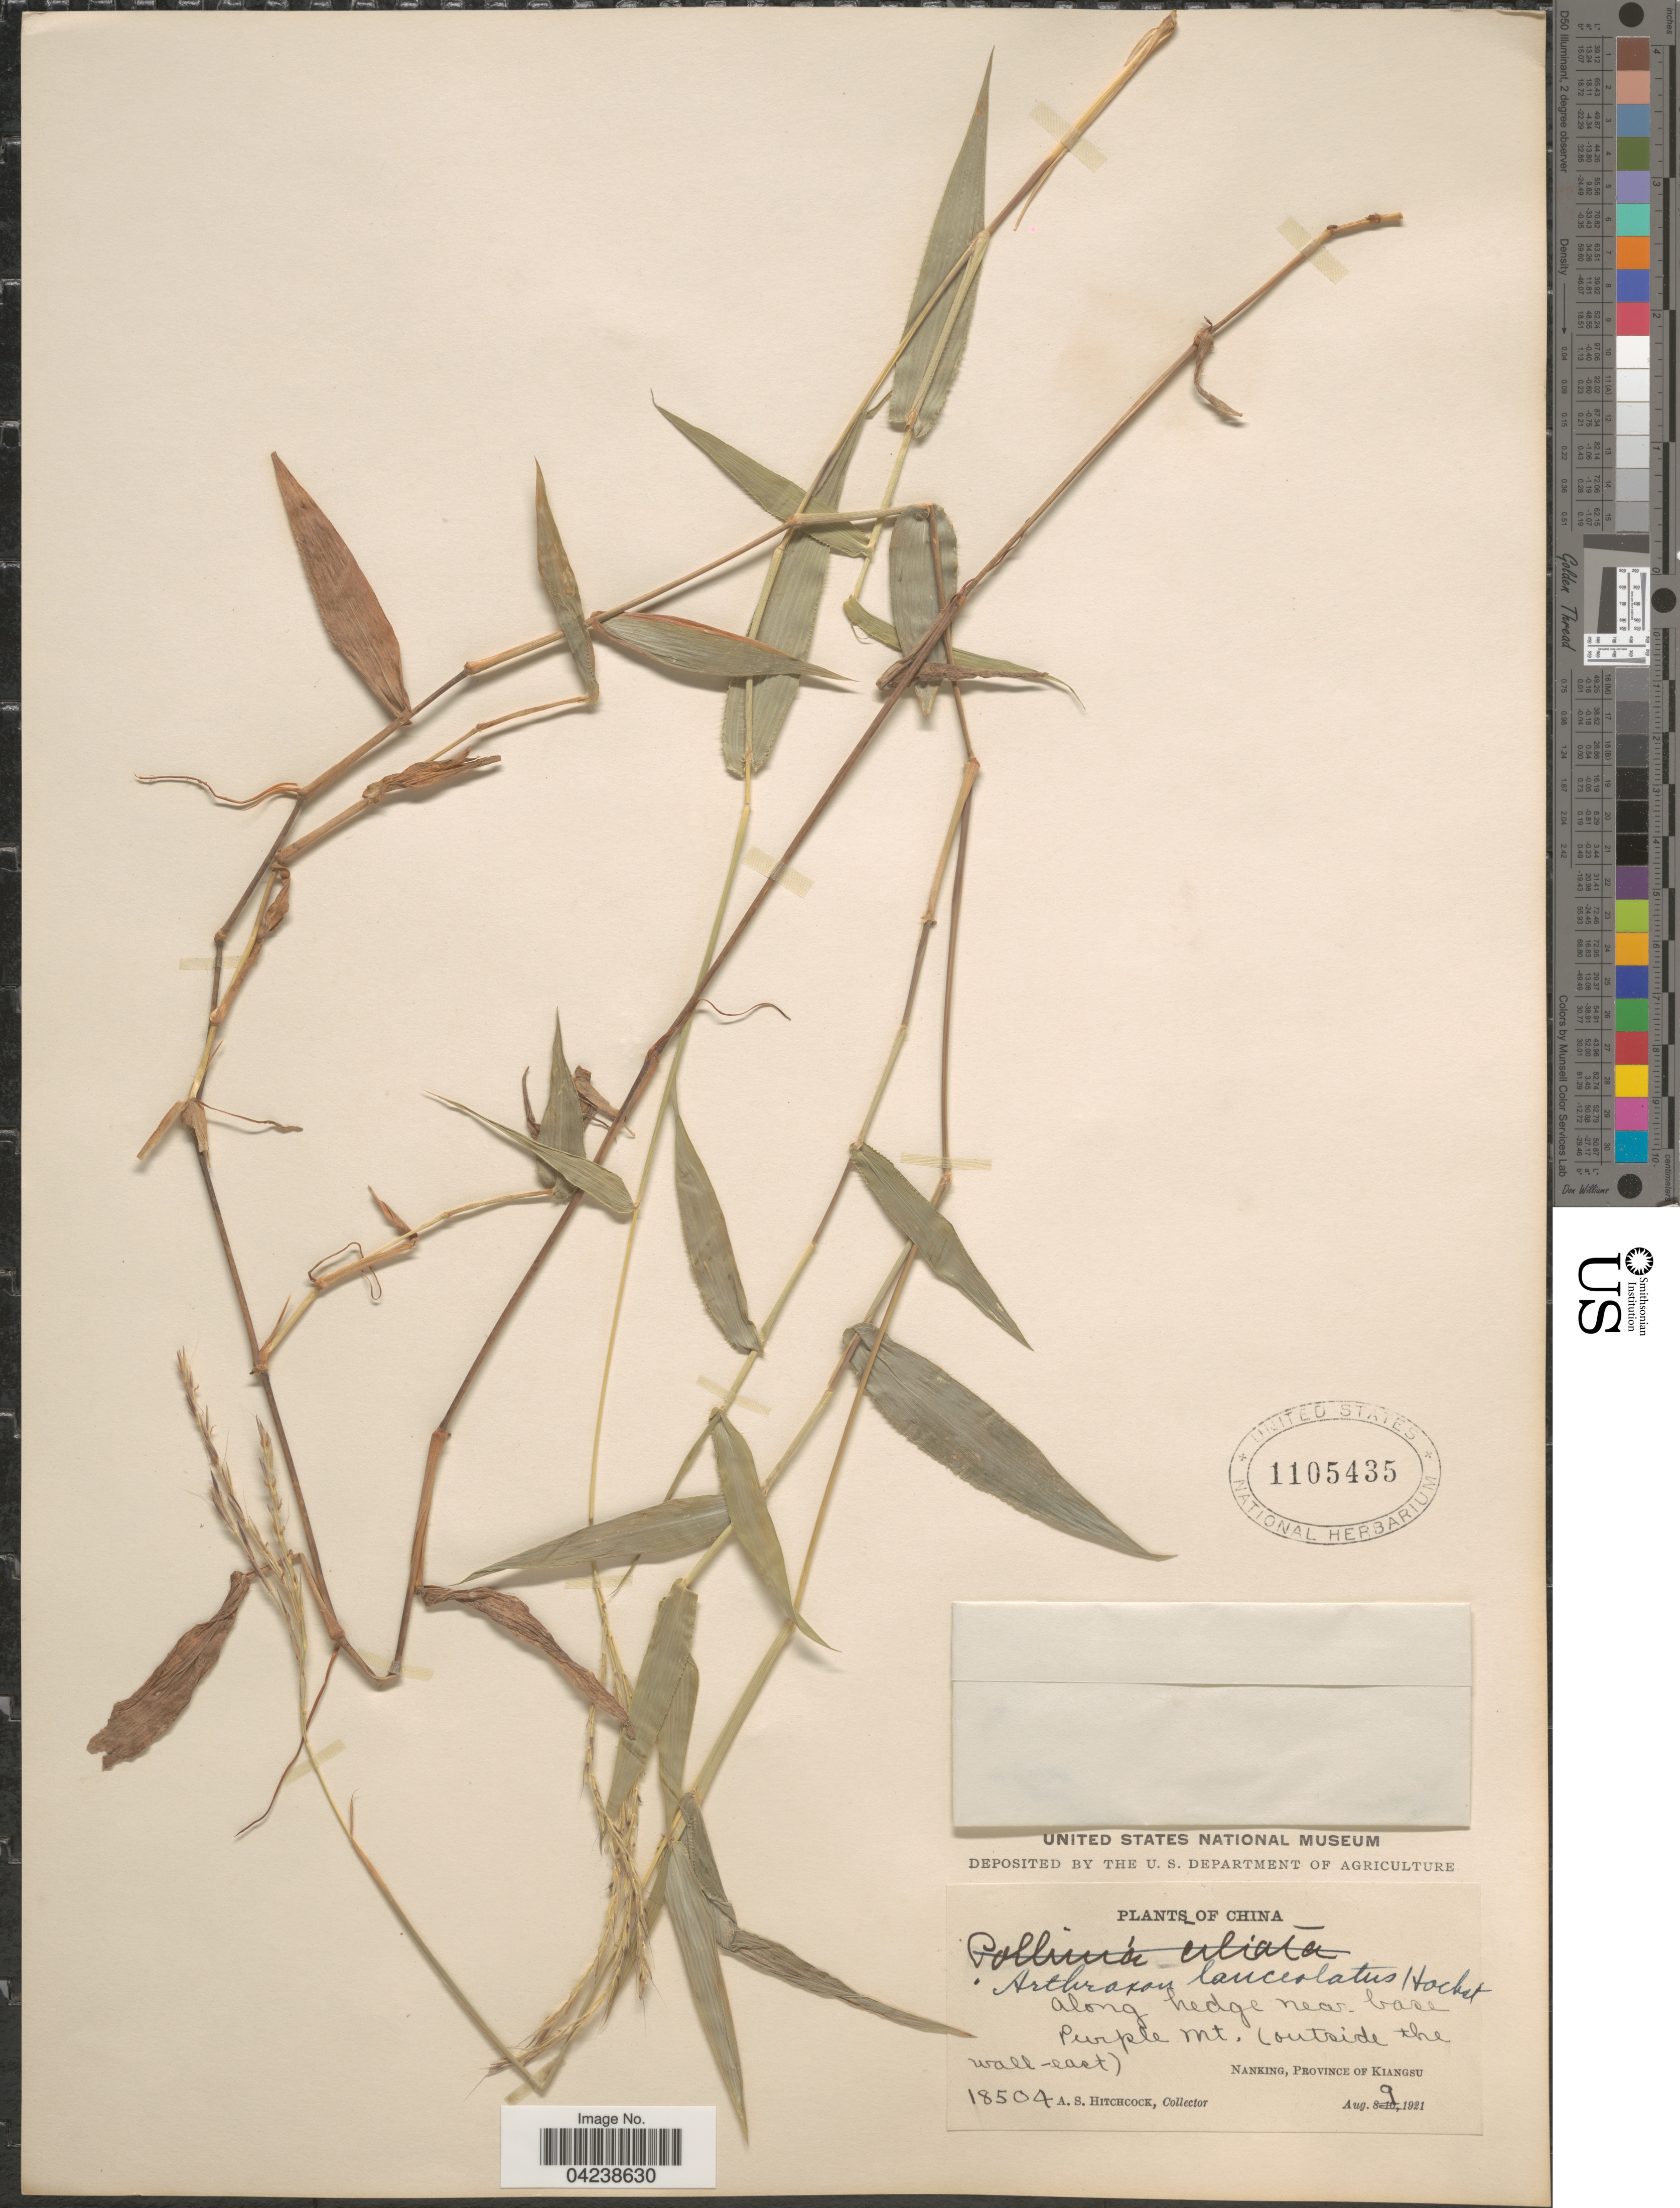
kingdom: Plantae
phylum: Tracheophyta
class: Liliopsida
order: Poales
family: Poaceae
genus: Arthraxon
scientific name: Arthraxon lanceolatus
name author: (Roxb.) Hochst.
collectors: A. S. Hitchcock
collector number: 18504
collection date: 1921-08-09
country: China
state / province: Jiangsu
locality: Along hedge near base Purple Mt. (outside the wall-east). Nanking, Province of Kiangsu.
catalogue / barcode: US 1105435